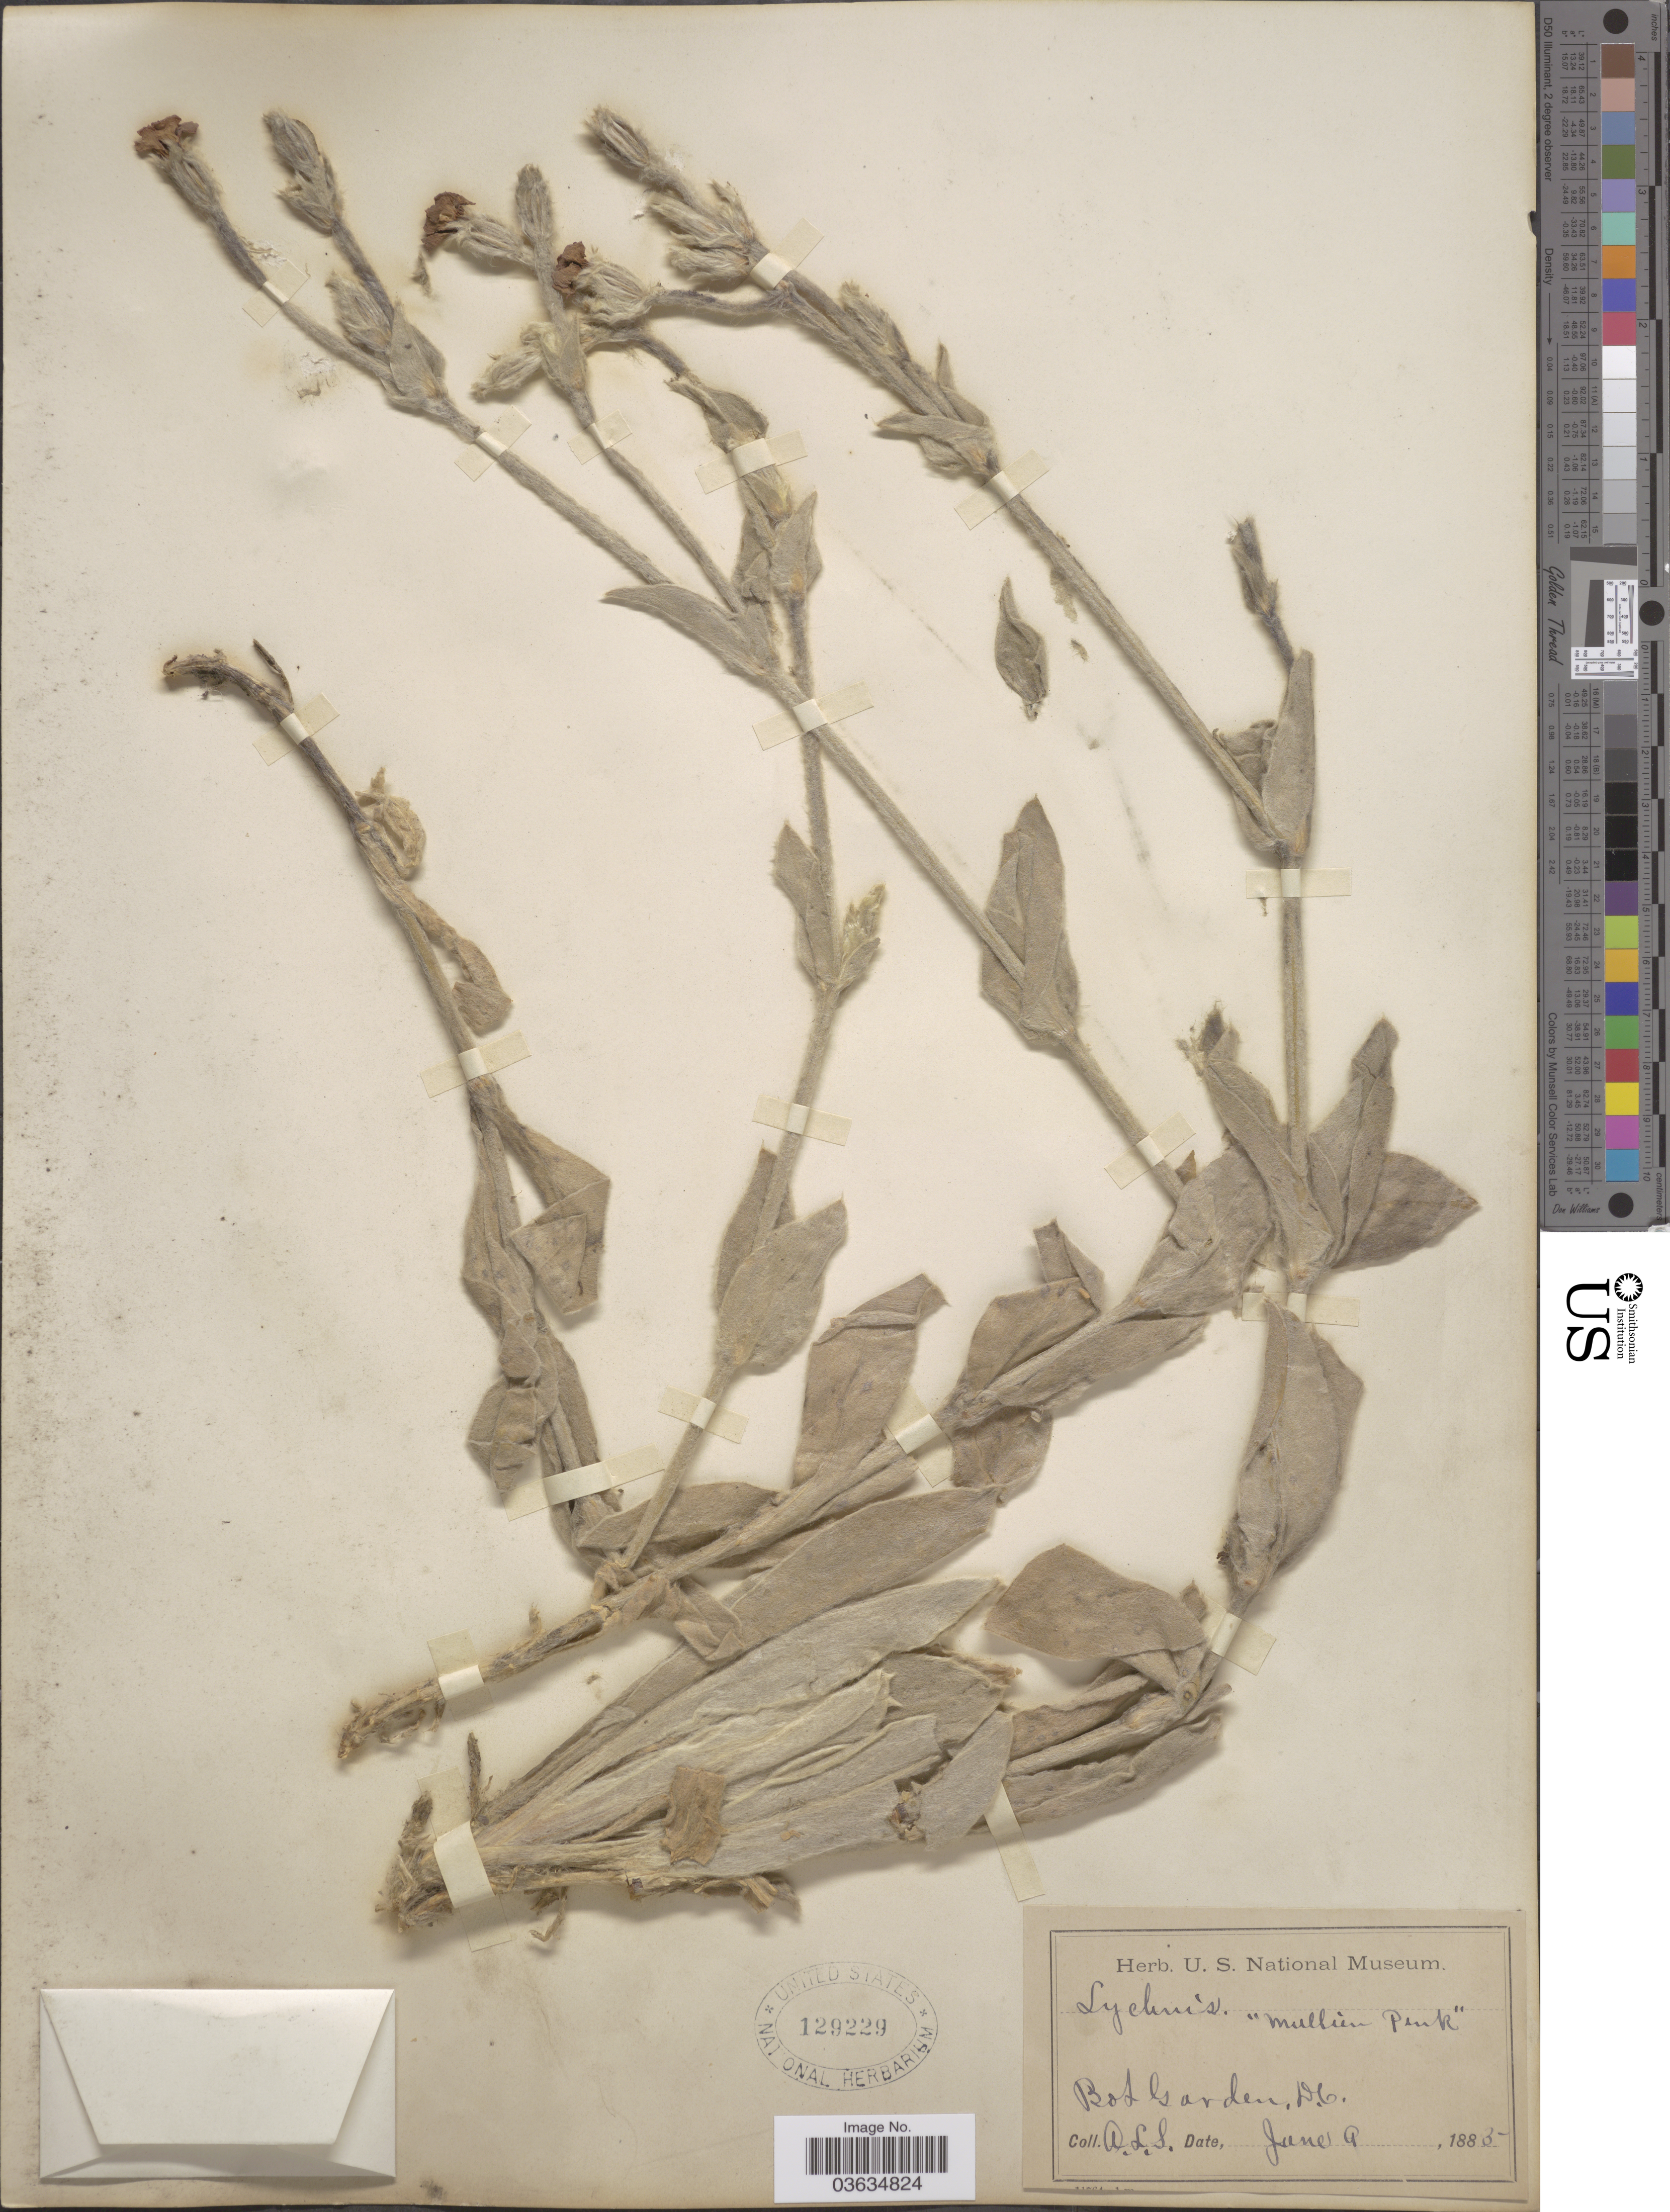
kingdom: Plantae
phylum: Tracheophyta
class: Magnoliopsida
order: Caryophyllales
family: Caryophyllaceae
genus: Silene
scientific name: Silene coronaria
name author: (L.) Clairv.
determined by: Strong, Mark T., (BOT), Smithsonian Institution - National Museum of Natural History (UNITED STATES)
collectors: A. L. S.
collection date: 1885-06-09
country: United States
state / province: District of Columbia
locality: Bot Garden.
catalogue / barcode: US 129229